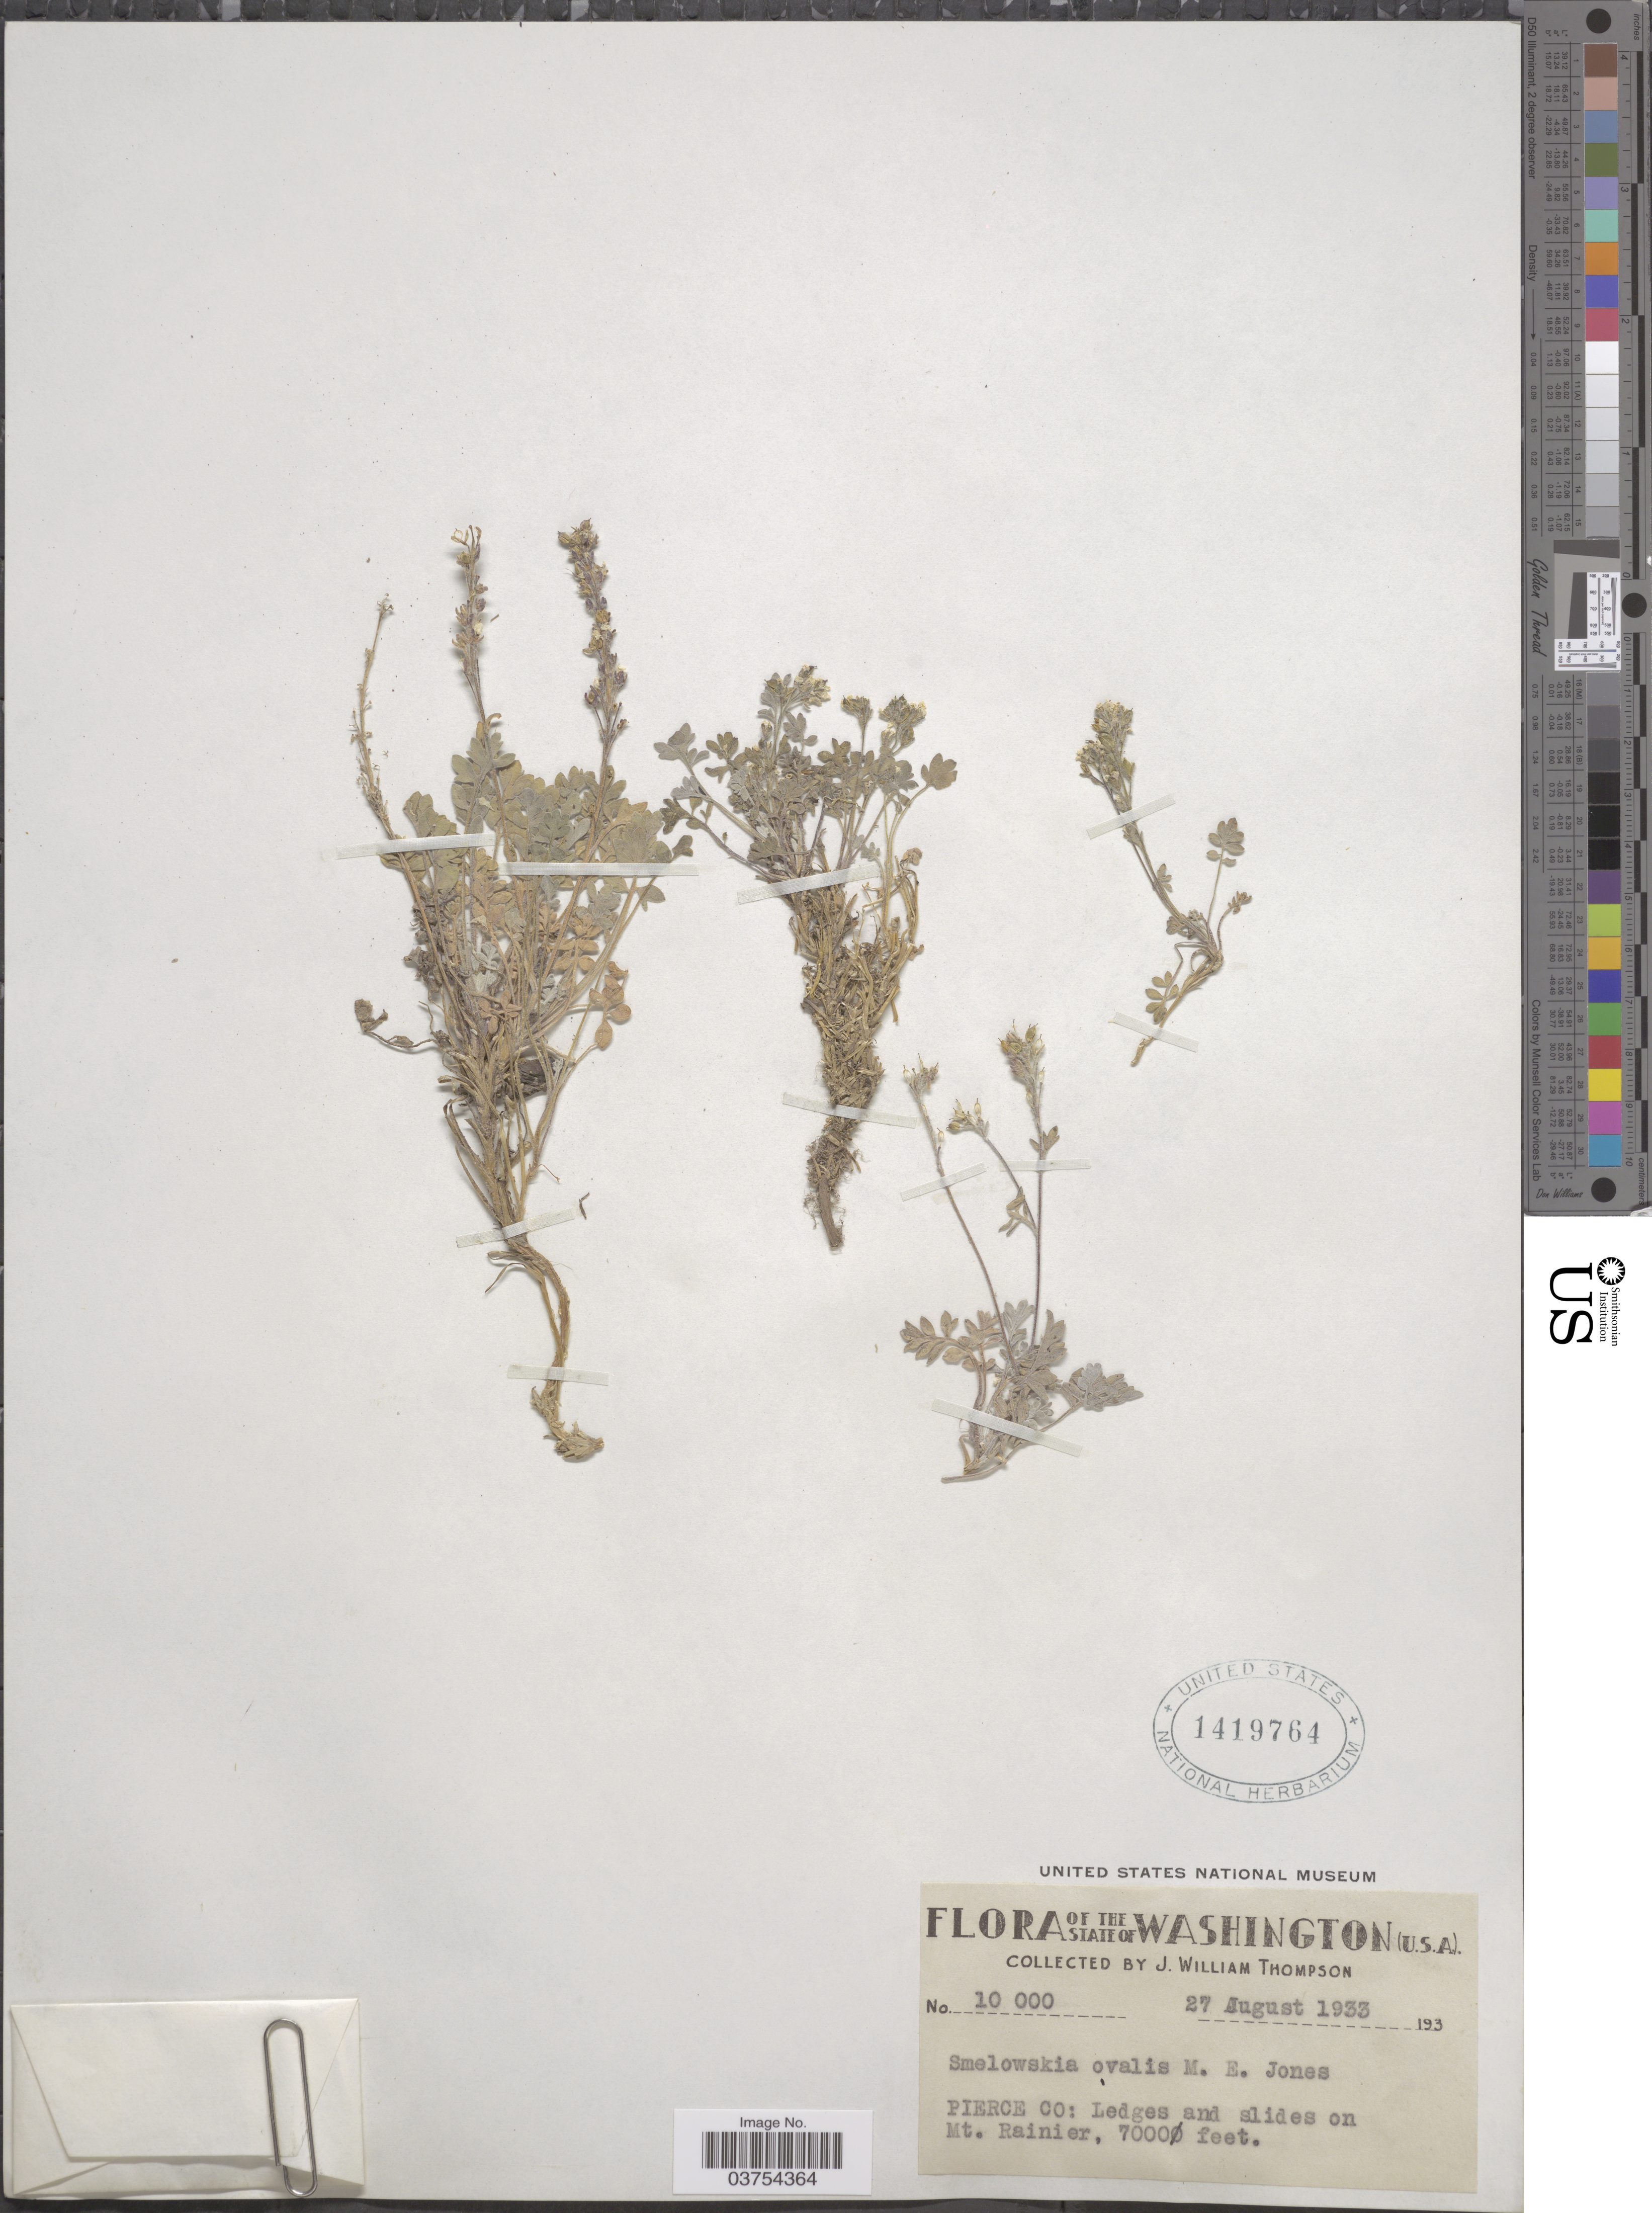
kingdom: Plantae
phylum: Tracheophyta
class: Magnoliopsida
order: Brassicales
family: Brassicaceae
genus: Smelowskia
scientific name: Smelowskia ovalis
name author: M.E. Jones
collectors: J. W. Thompson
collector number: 10000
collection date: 1933-08-27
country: United States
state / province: Washington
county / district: Pierce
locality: Pierce Co: Ledges and slides on Mt. Rainier.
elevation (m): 2134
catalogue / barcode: US 1419764